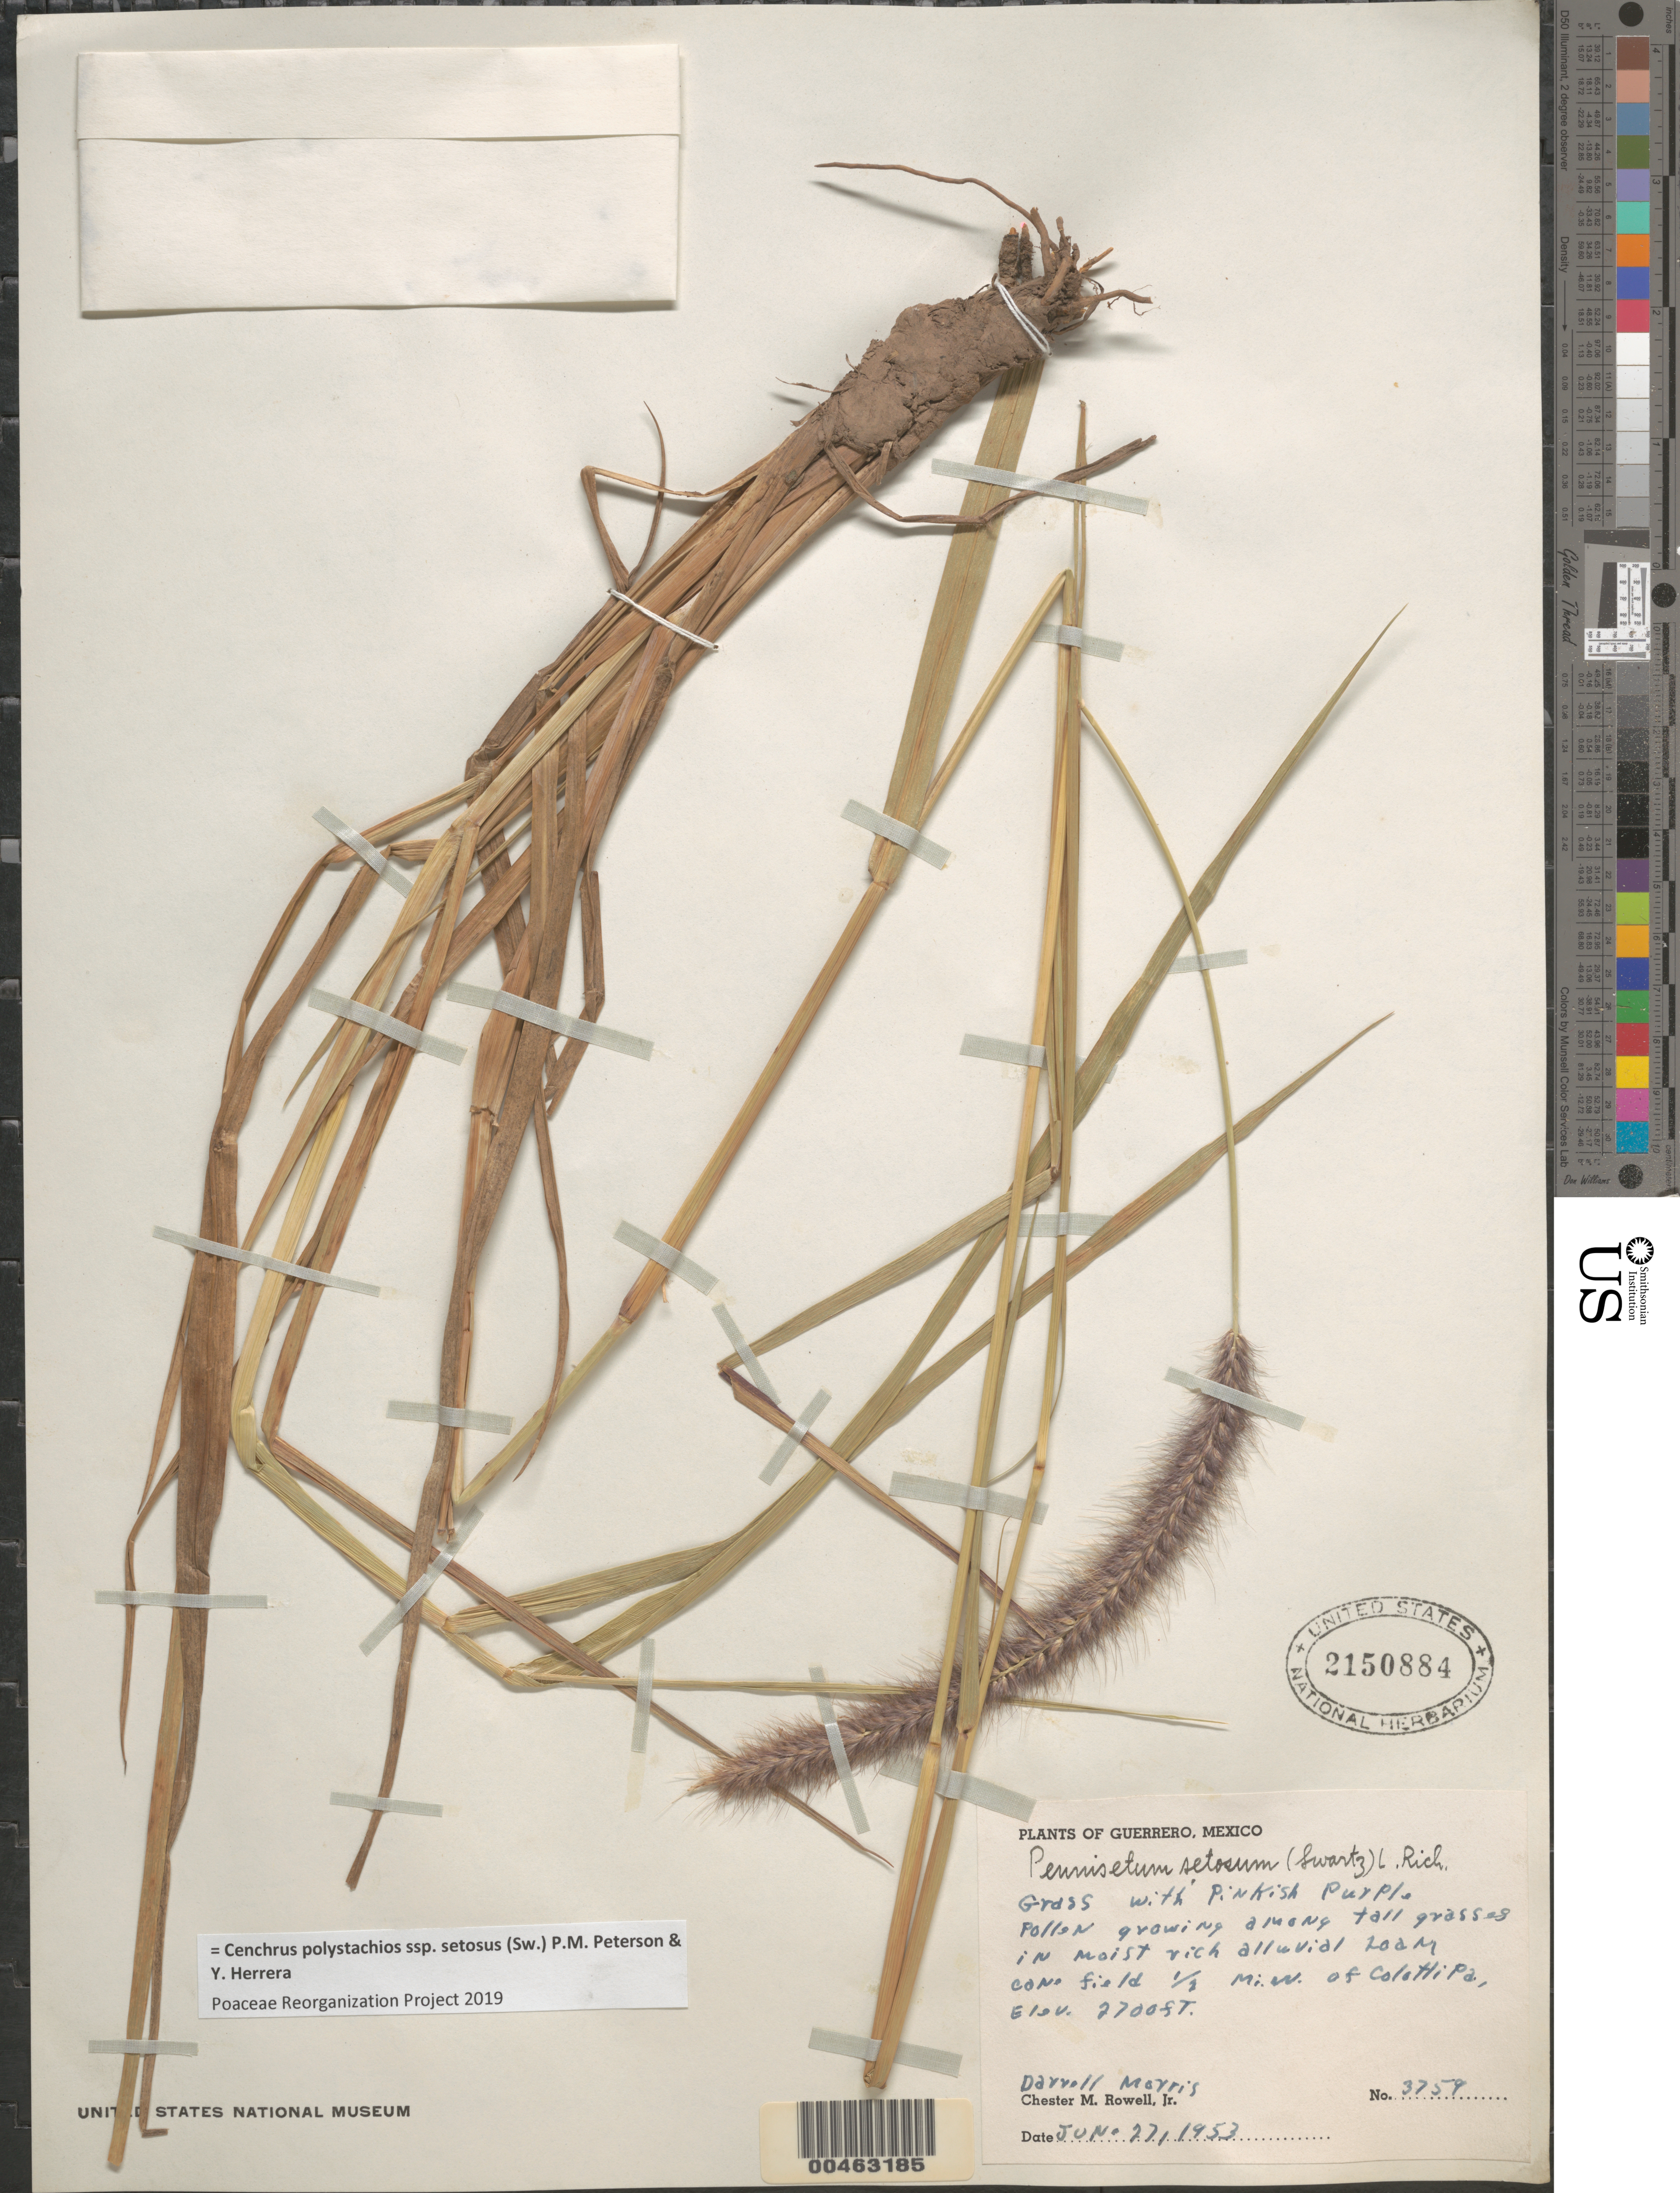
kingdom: Plantae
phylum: Tracheophyta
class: Liliopsida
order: Poales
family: Poaceae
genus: Cenchrus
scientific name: Cenchrus polystachios subsp. setosus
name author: (Sw.) P.M. Peterson & Y. Herrera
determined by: Poaceae Reorganization Project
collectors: D. Morris & C. M. Rowell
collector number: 3759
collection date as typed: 27 Jun 1953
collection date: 1953-06-27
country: Mexico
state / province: Guerrero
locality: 0.5 mi W of Colotlipa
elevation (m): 823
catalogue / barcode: US 2150884